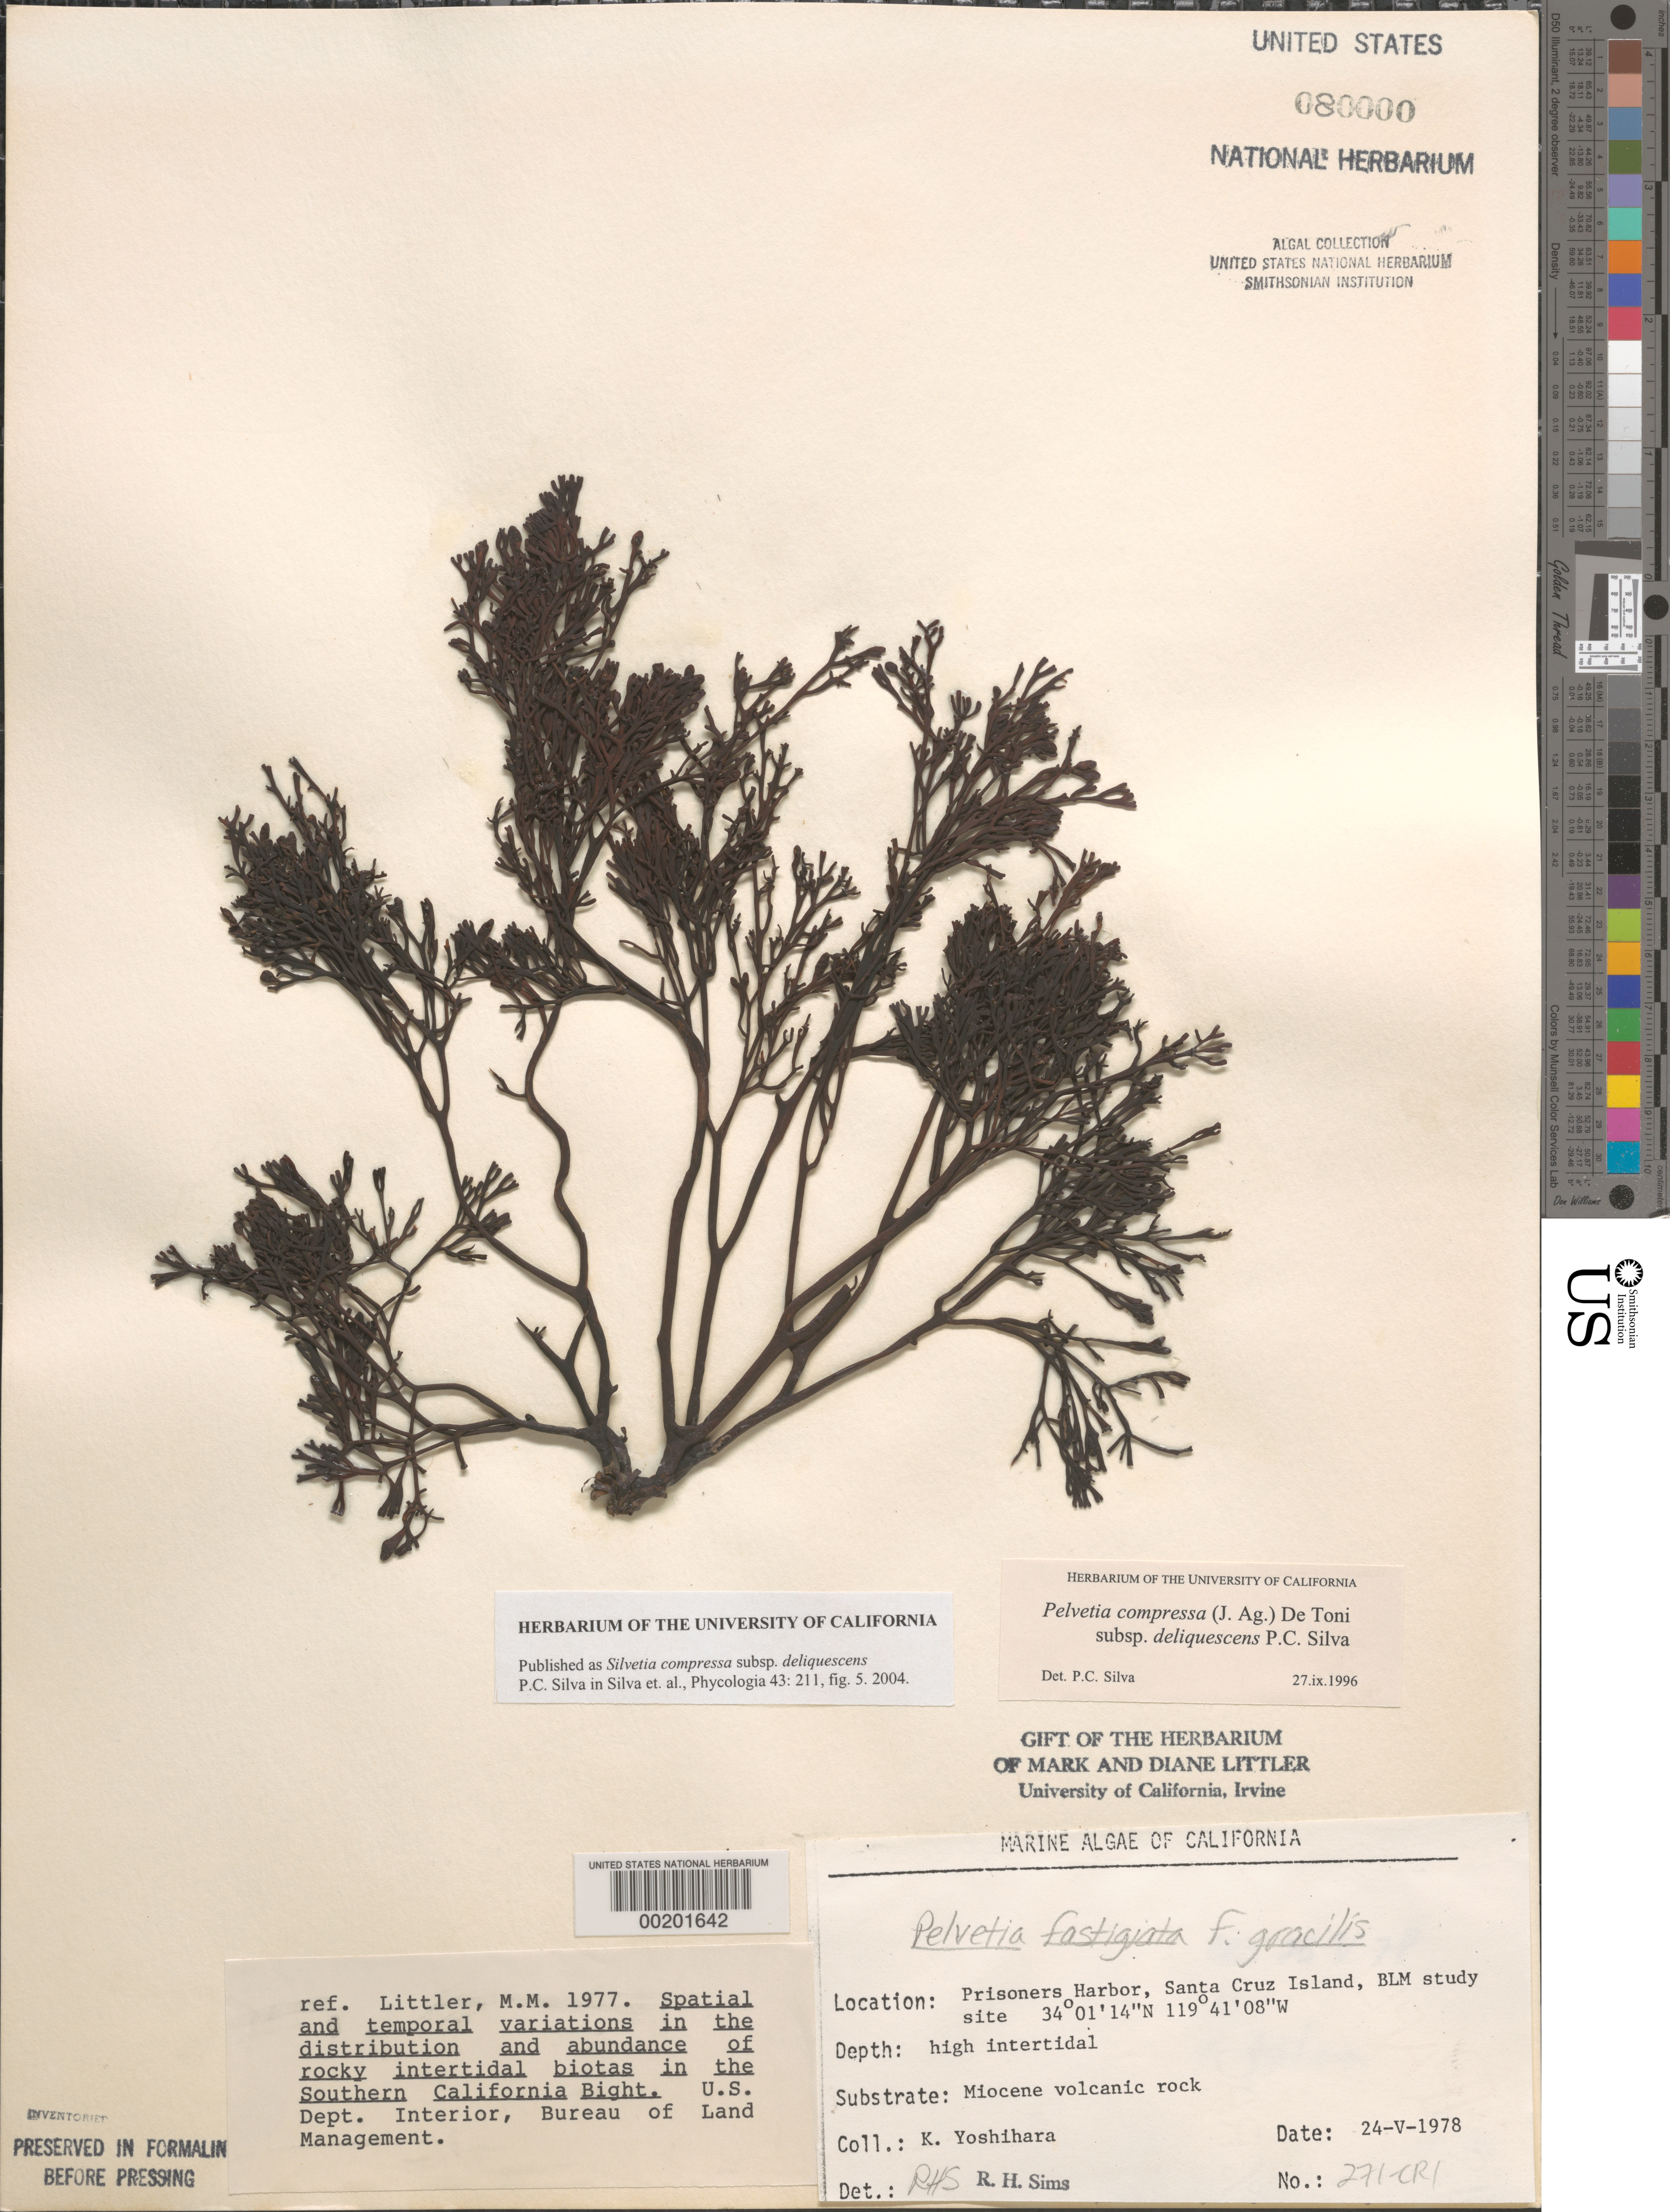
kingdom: Chromista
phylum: Ochrophyta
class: Phaeophyceae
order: Fucales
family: Fucaceae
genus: Silvetia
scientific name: Silvetia compressa subsp. deliquescens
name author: P.C. Silva in P.C. Silva et al.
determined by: Silva, P. C.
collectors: K. Yoshihara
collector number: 271-CRI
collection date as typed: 24 May 1978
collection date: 1978-05-24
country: United States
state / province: California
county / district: Santa Barbara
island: Santa Cruz Island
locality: Prisoner's Harbor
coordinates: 34 01'14"N, 119 41'08"W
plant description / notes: BLM-SOCALBIGHT Rocky Intertidal Survey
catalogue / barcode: US 80000